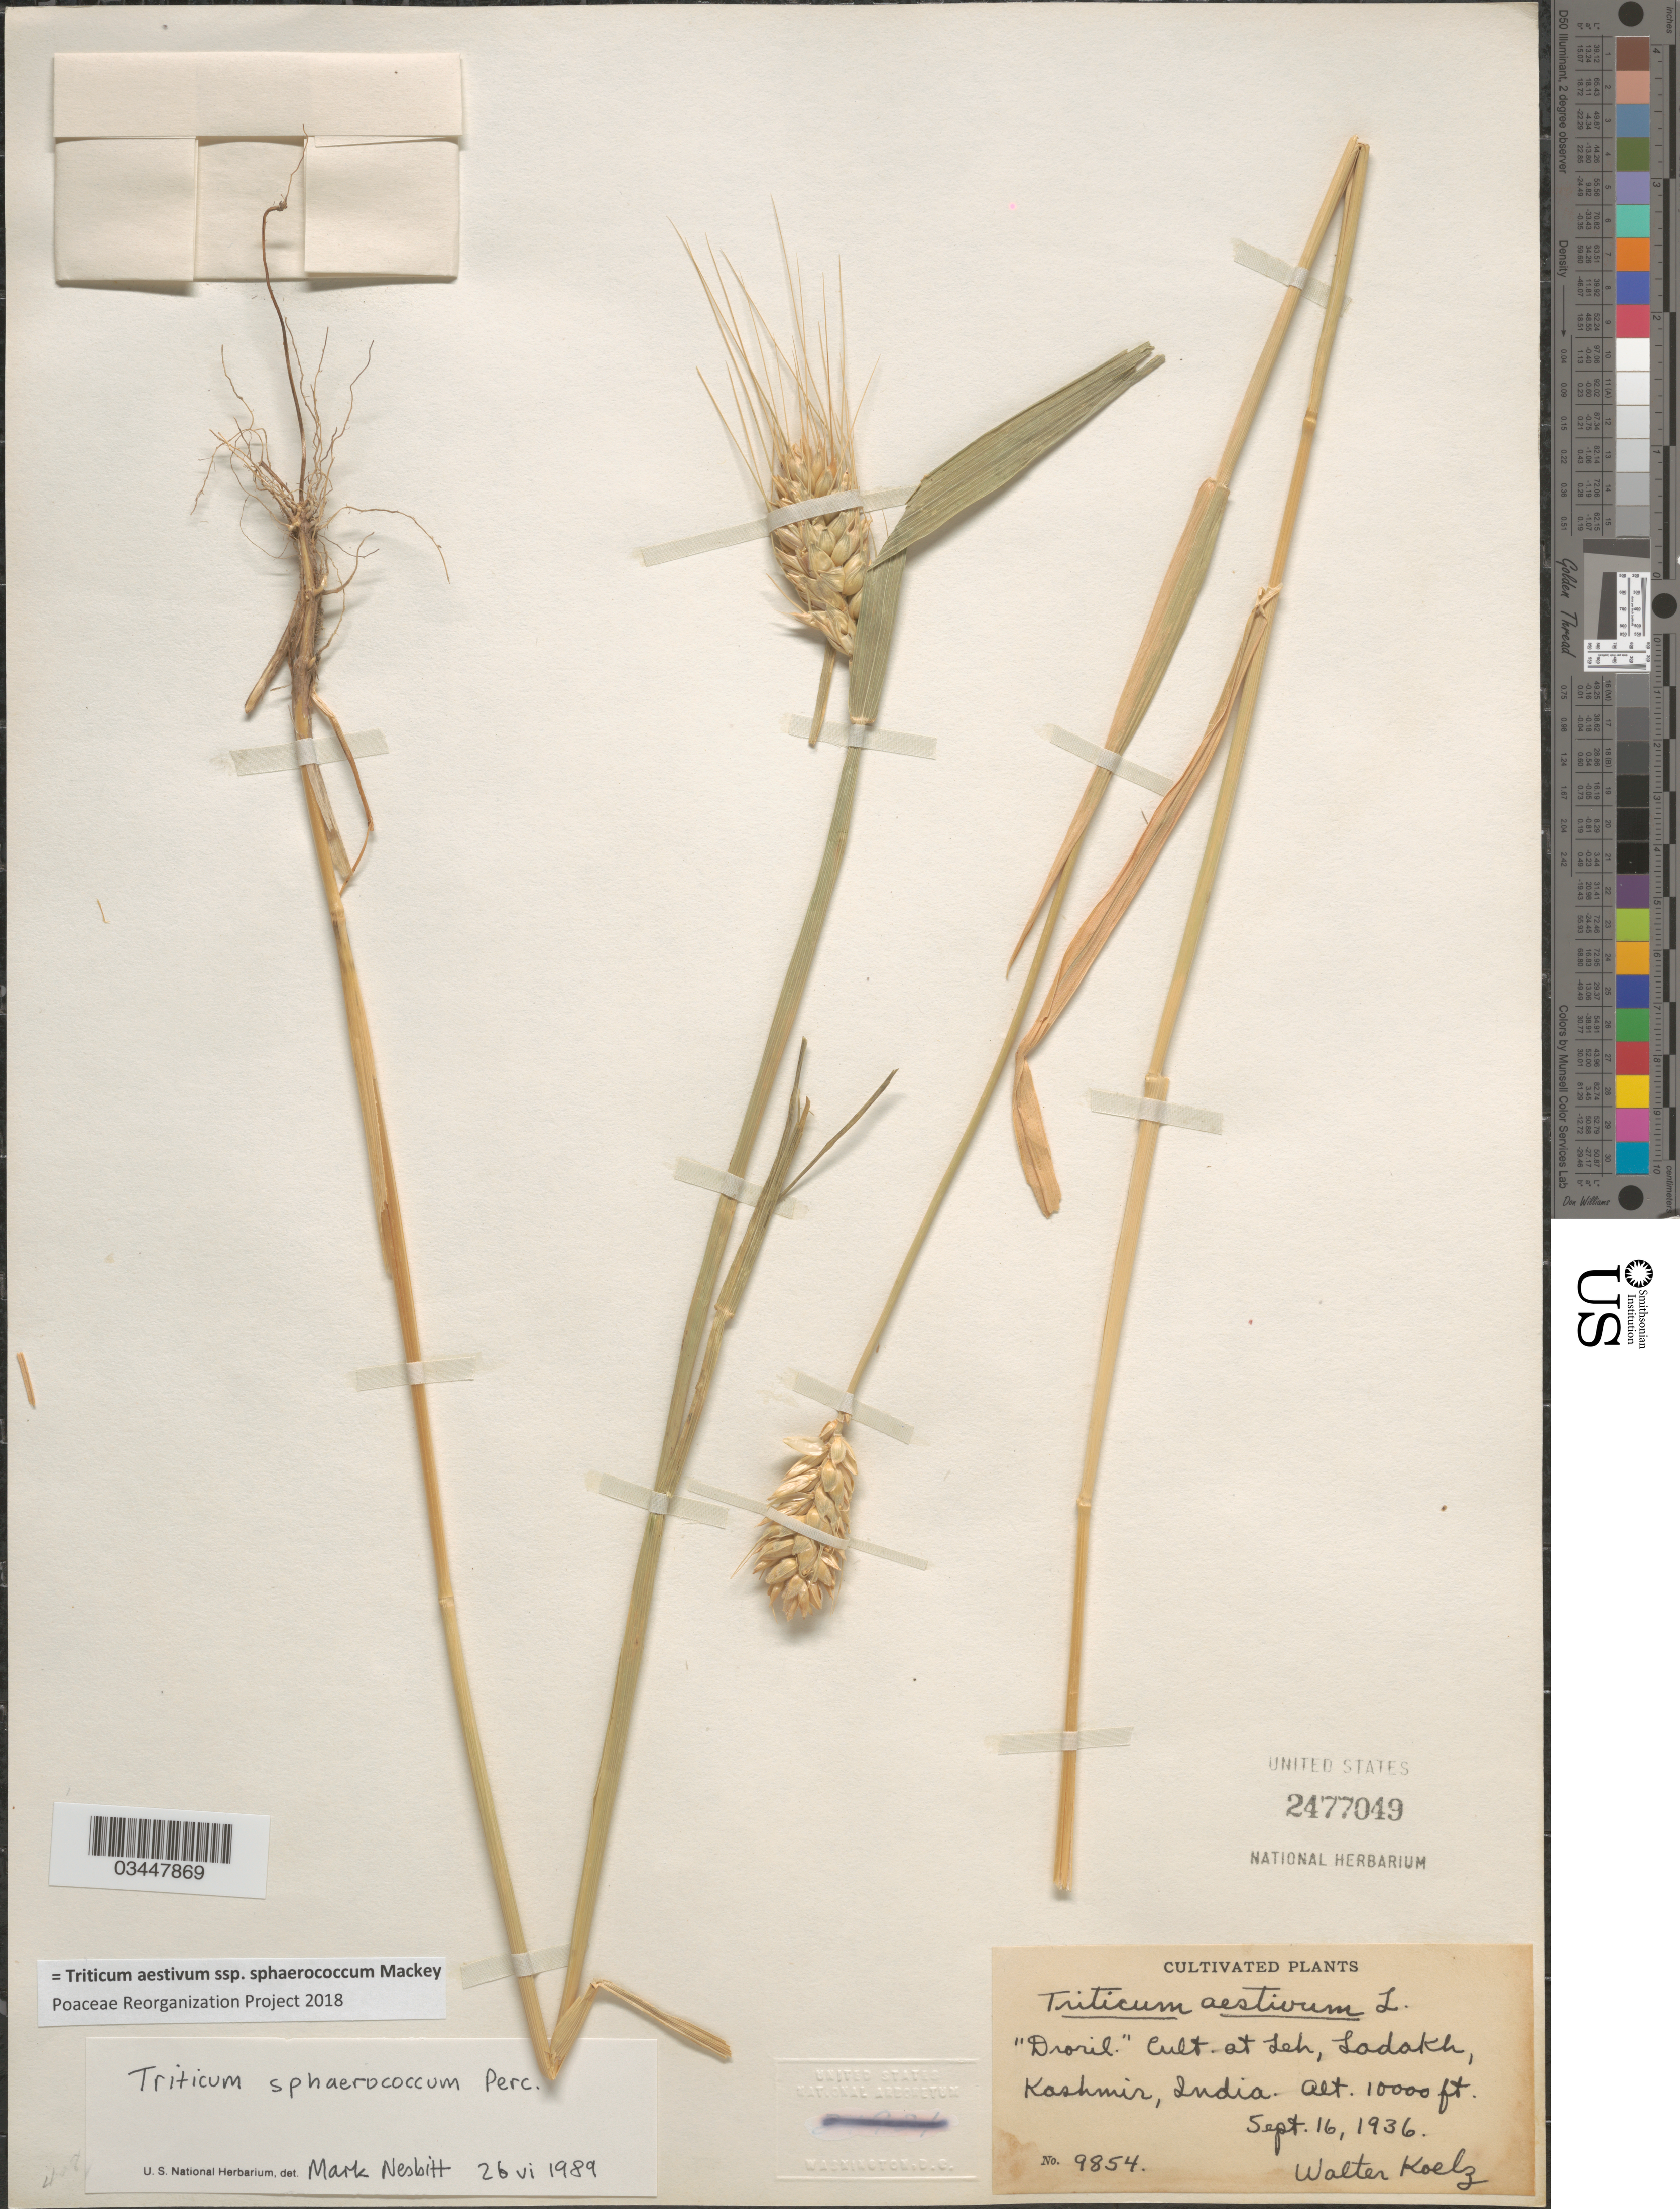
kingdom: Plantae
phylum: Tracheophyta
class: Liliopsida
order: Poales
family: Poaceae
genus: Triticum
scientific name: Triticum aestivum subsp. sphaerococcum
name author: Mackey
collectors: W. N. Koelz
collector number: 9854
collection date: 1936-09-16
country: India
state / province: Jammu and Kashmir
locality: At Leh, Ladakh, Kashmir.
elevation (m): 3048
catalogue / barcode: US 2477049